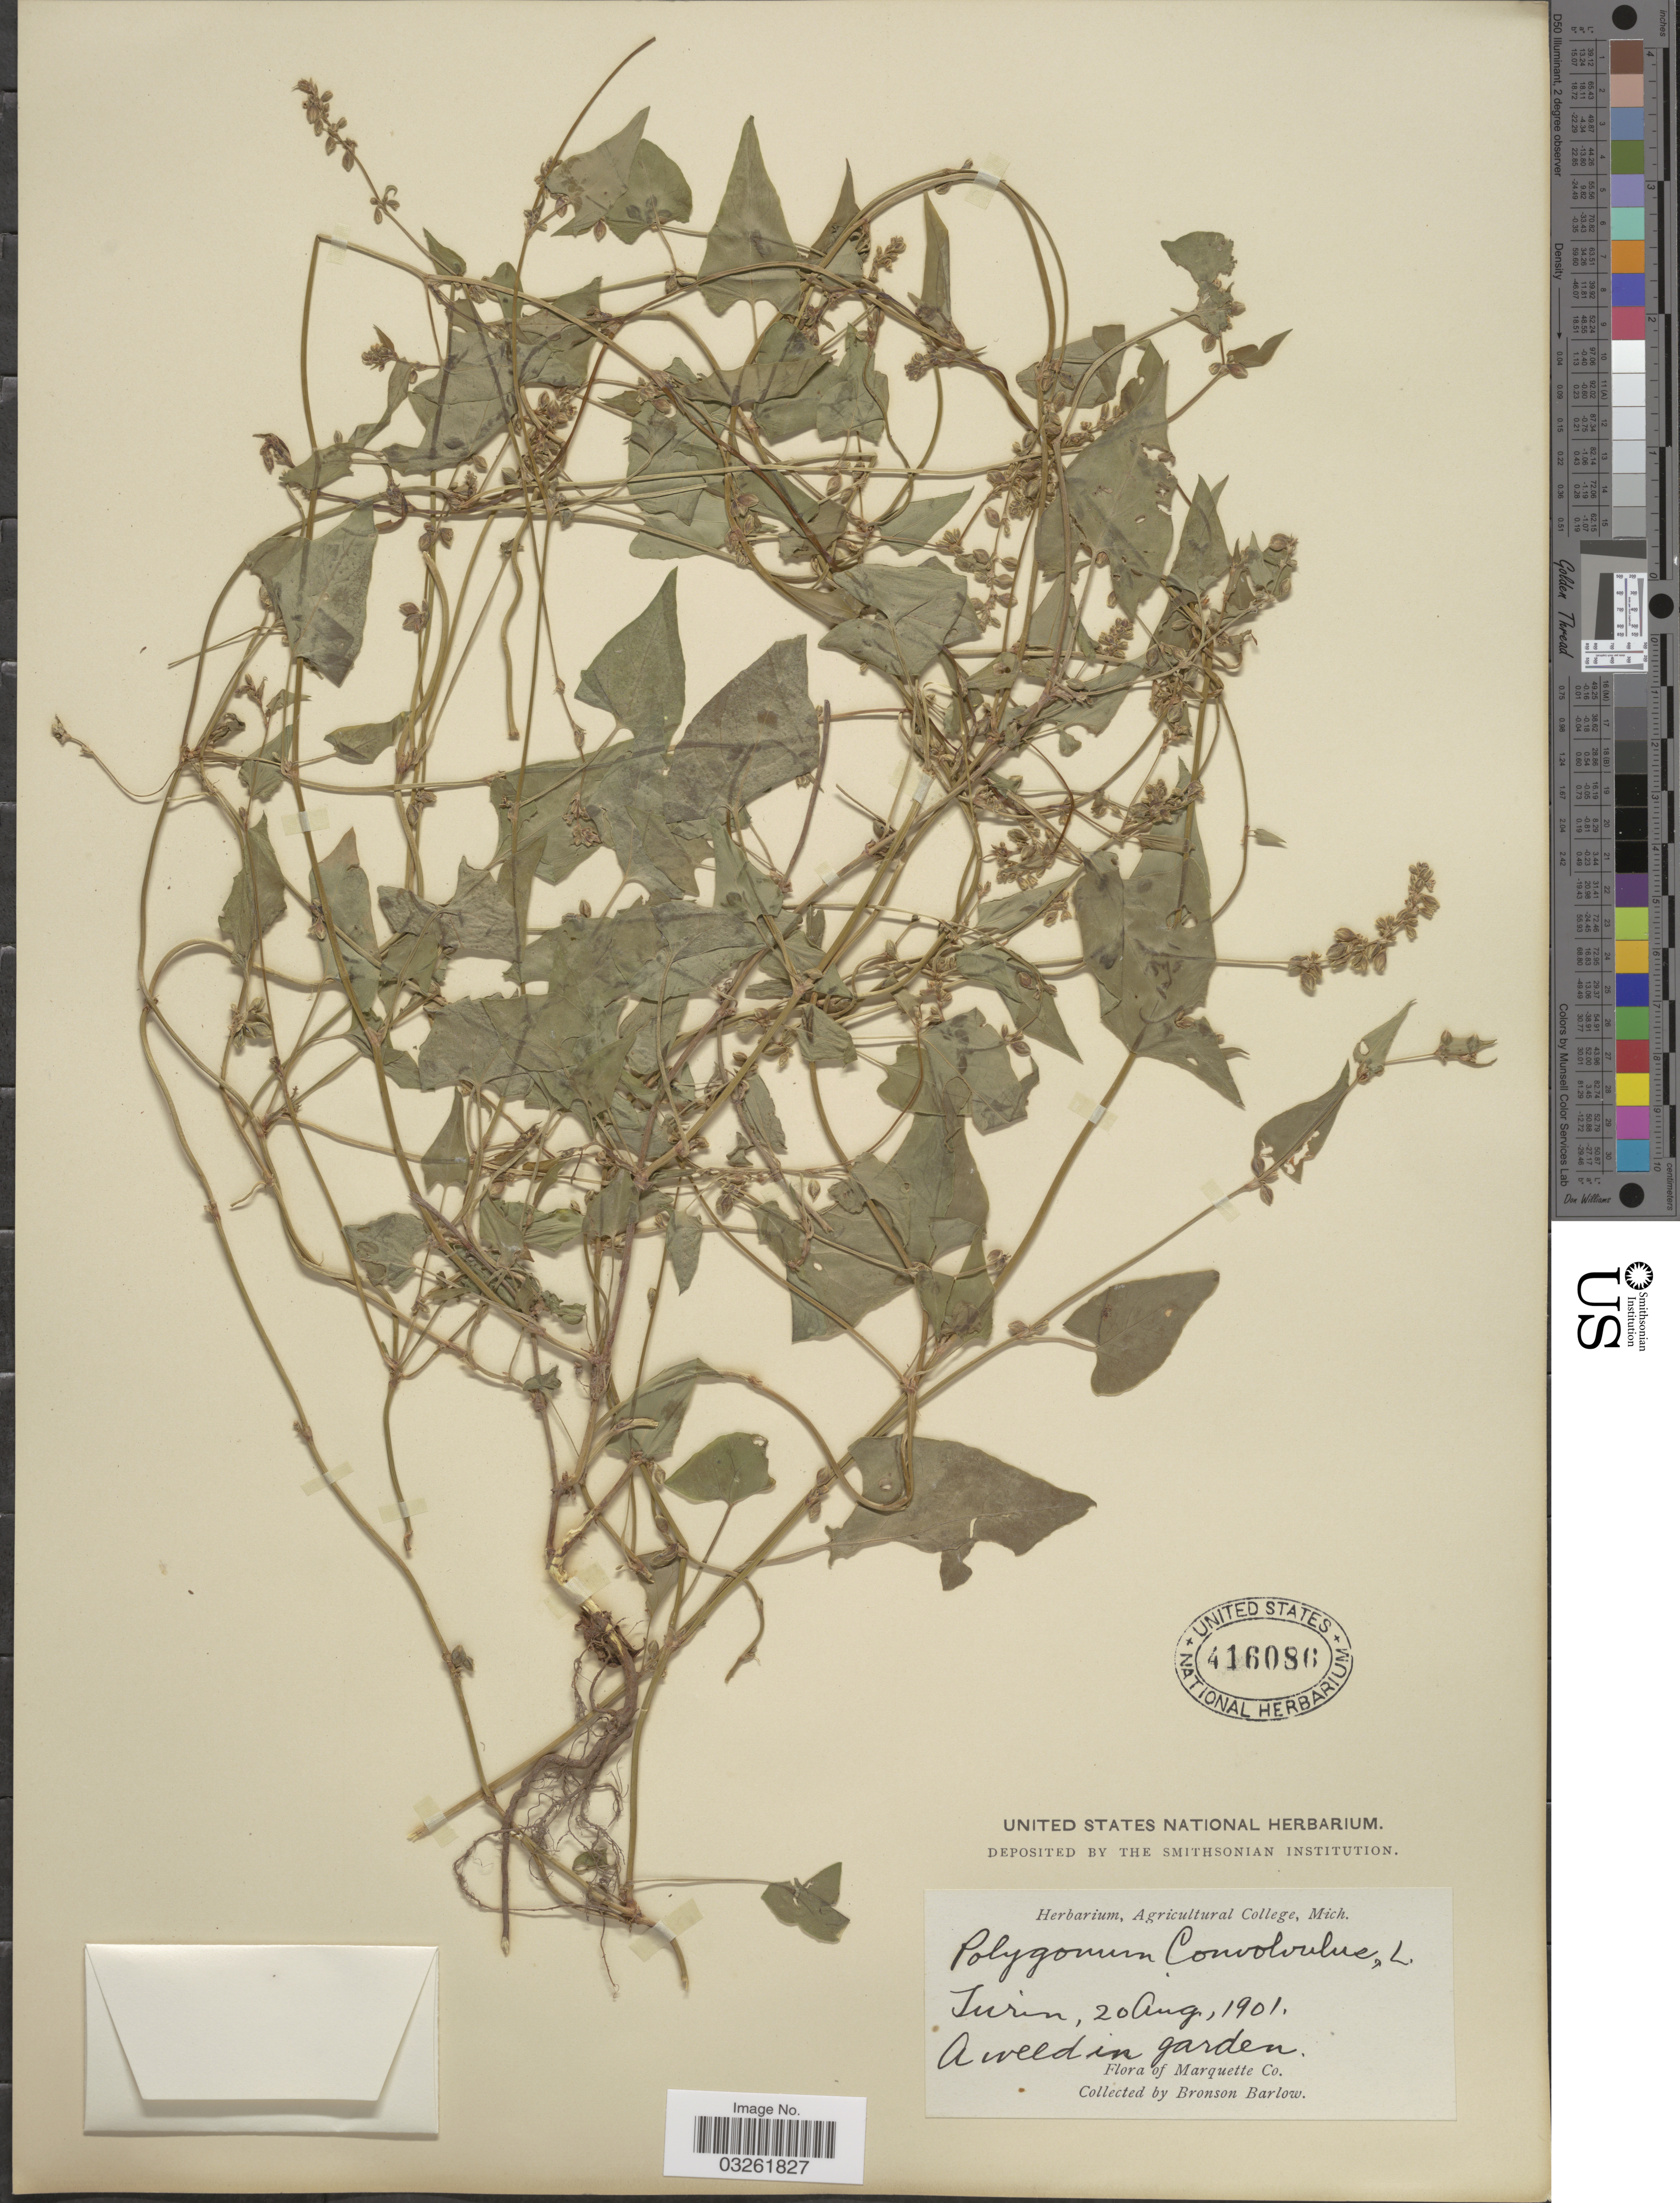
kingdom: Plantae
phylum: Tracheophyta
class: Magnoliopsida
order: Caryophyllales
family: Polygonaceae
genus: Fallopia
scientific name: Fallopia convolvulus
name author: (L.) Á. Löve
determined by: Strong, M. T., (US), Smithsonian Institution - National Museum of Natural History (UNITED STATES)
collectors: Barlow, B.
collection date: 1901-08-20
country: United States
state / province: Michigan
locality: Turin. A. weed in garden. Marquette Co.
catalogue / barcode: US 416086